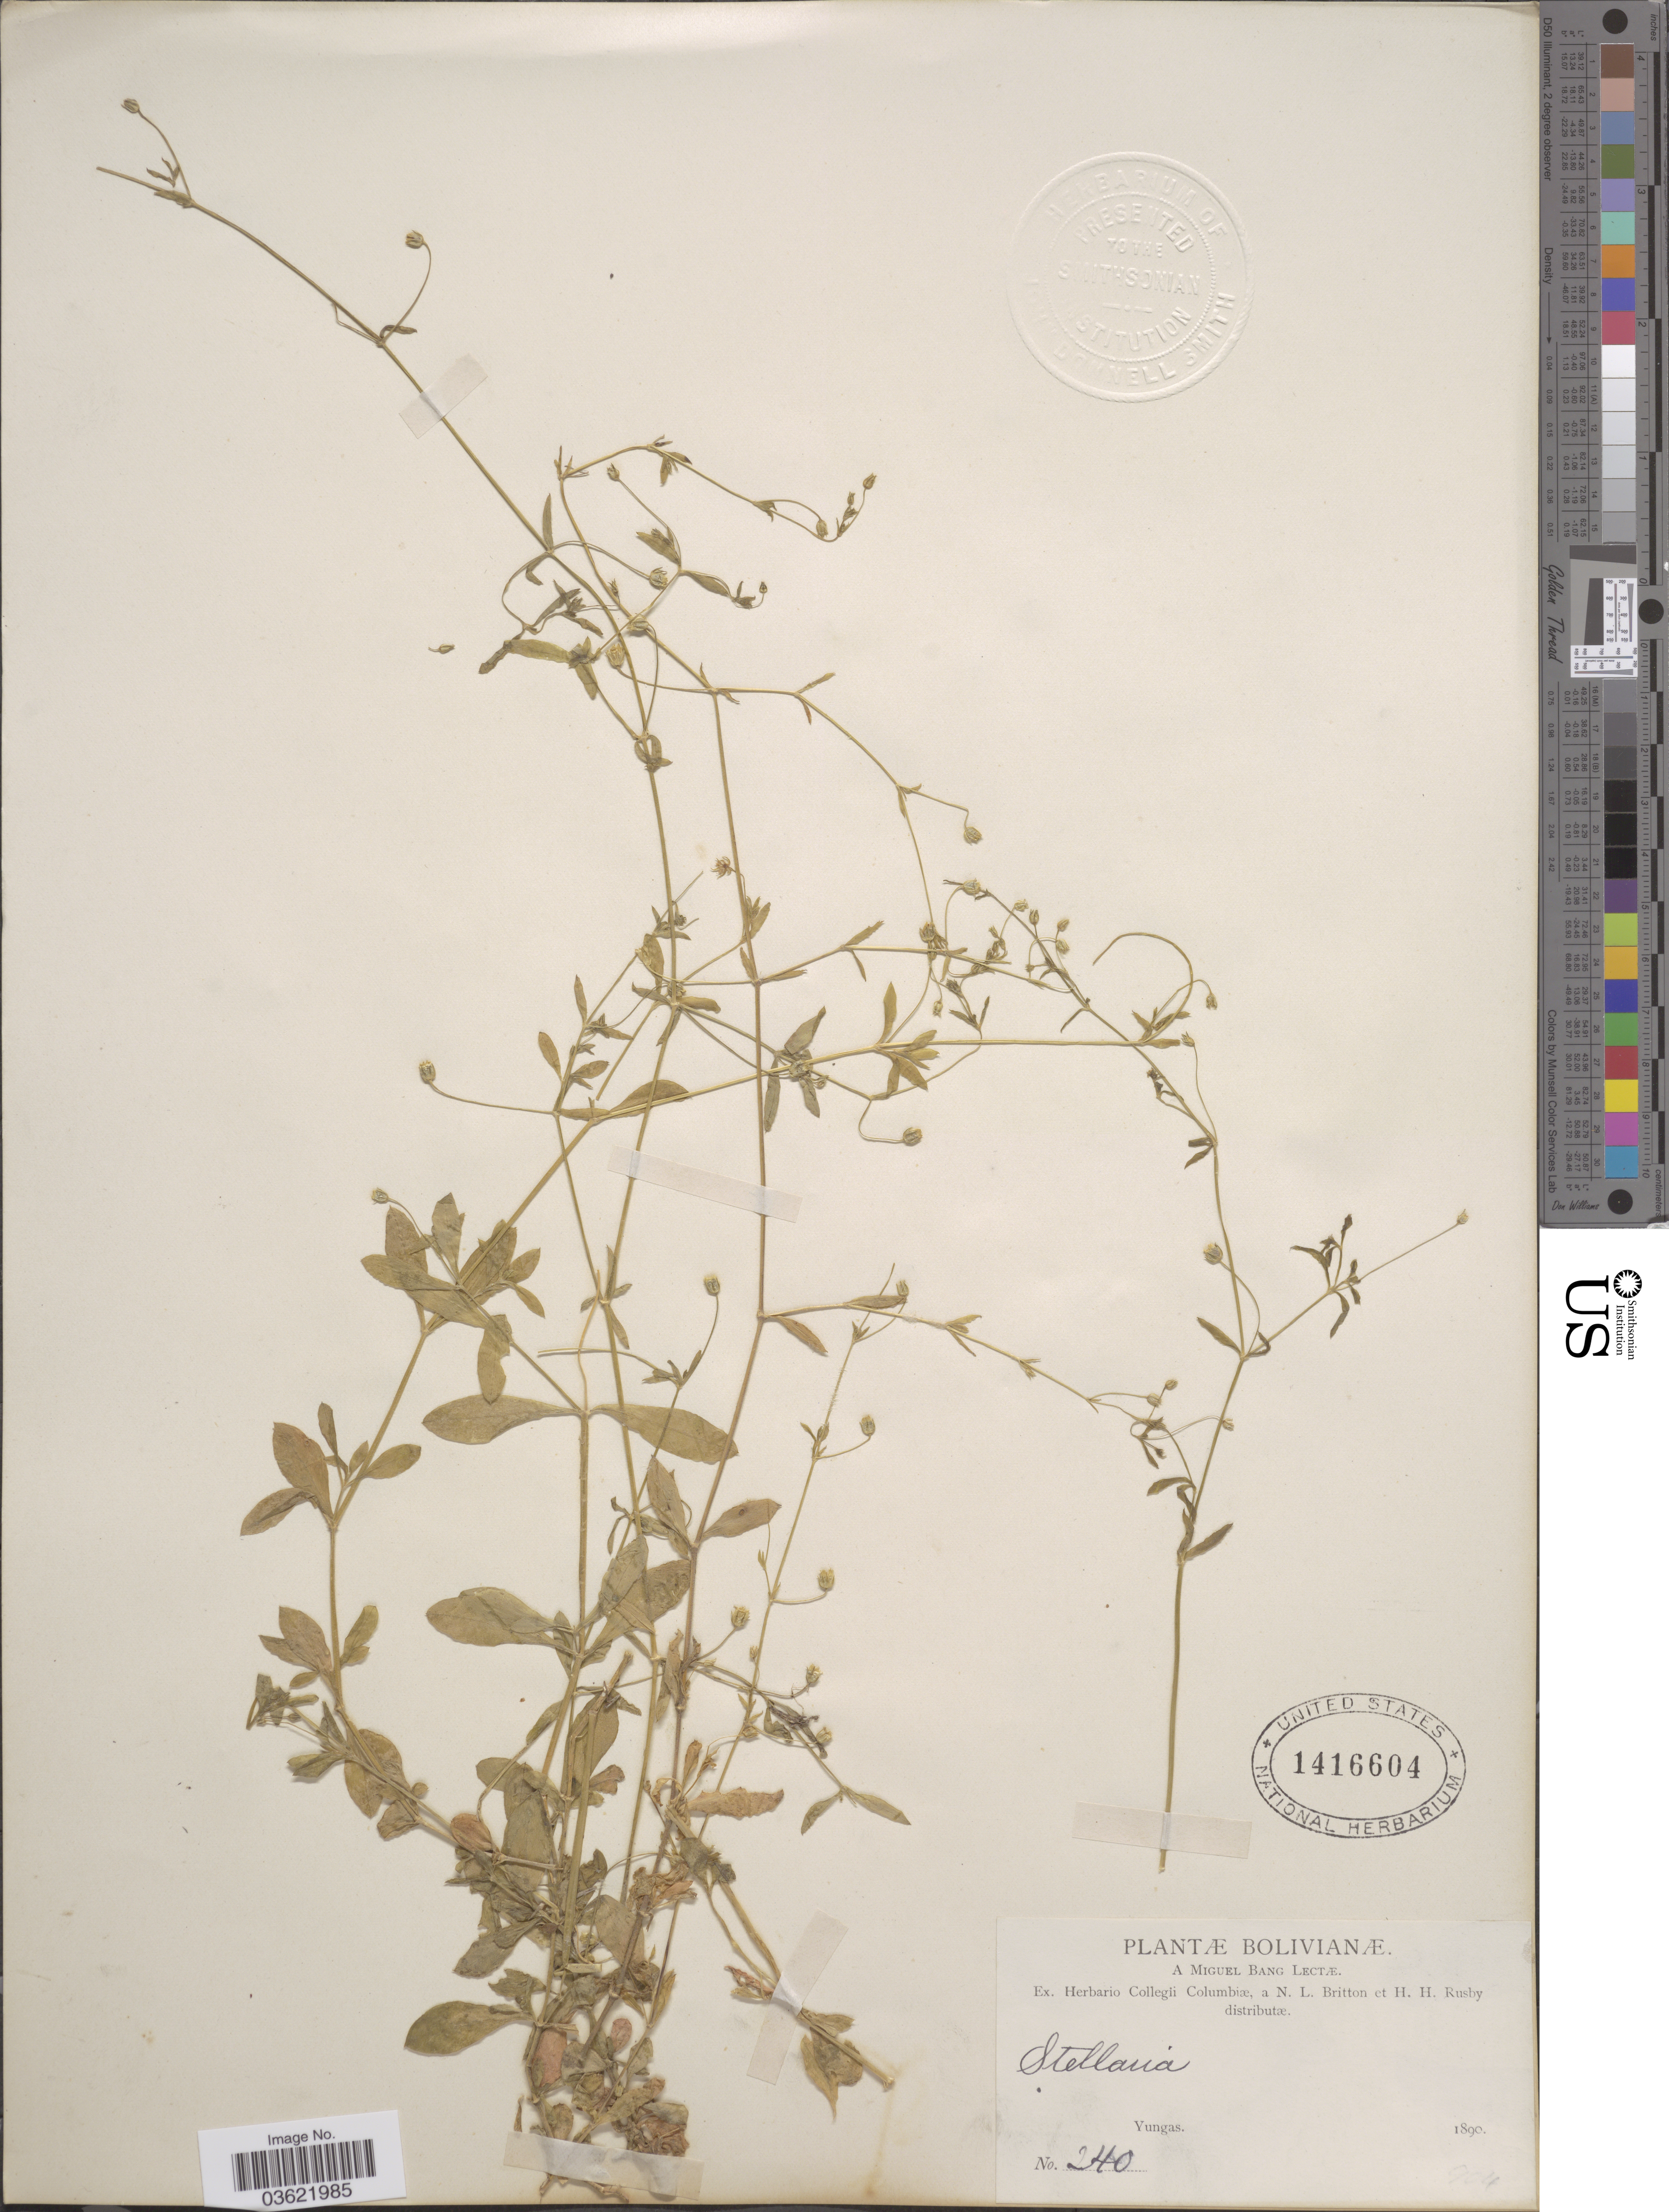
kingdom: Plantae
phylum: Tracheophyta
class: Magnoliopsida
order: Caryophyllales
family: Caryophyllaceae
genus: Arenaria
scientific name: Arenaria lanuginosa var. megalantha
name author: Rohrb.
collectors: M. Bang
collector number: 240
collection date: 1890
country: Bolivia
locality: Yungas.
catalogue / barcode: US 1416604